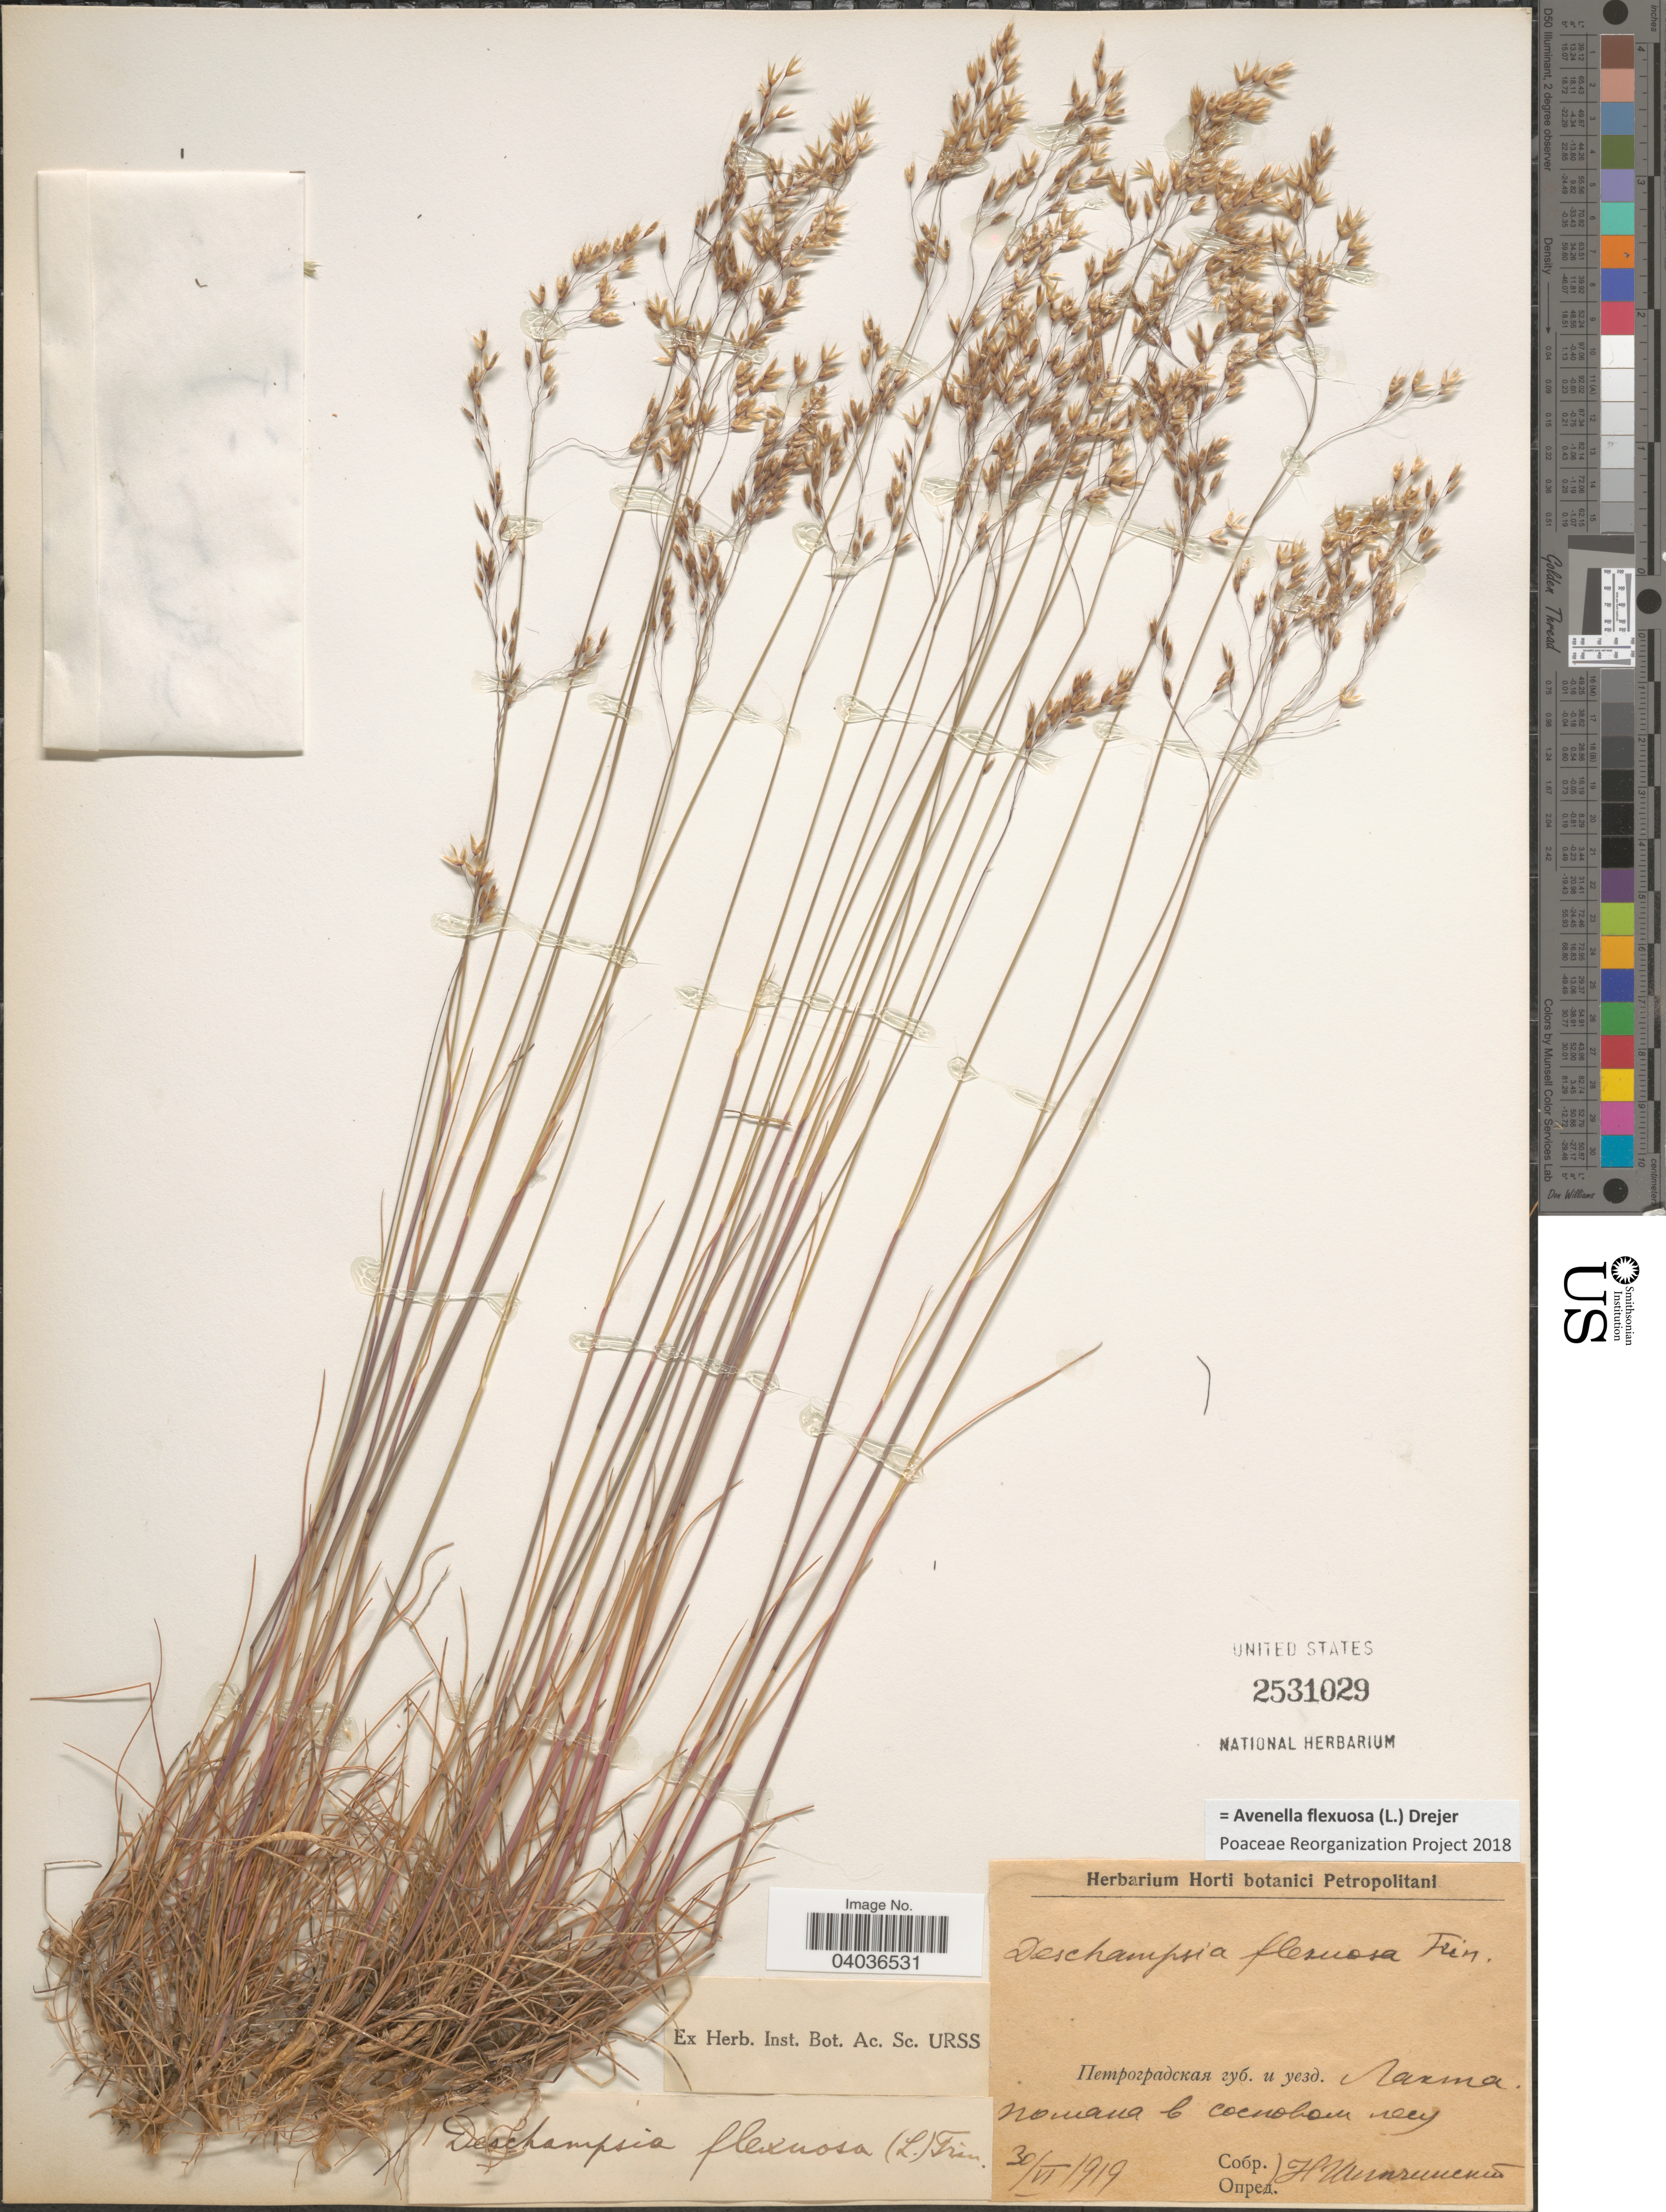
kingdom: Plantae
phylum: Tracheophyta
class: Liliopsida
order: Poales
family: Poaceae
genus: Avenella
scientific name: Avenella flexuosa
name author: (L.) Drejer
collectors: N. Shinchinskiy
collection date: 1919-06-30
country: Russian Federation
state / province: Leningrad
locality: Lakhta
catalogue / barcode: US 2531029